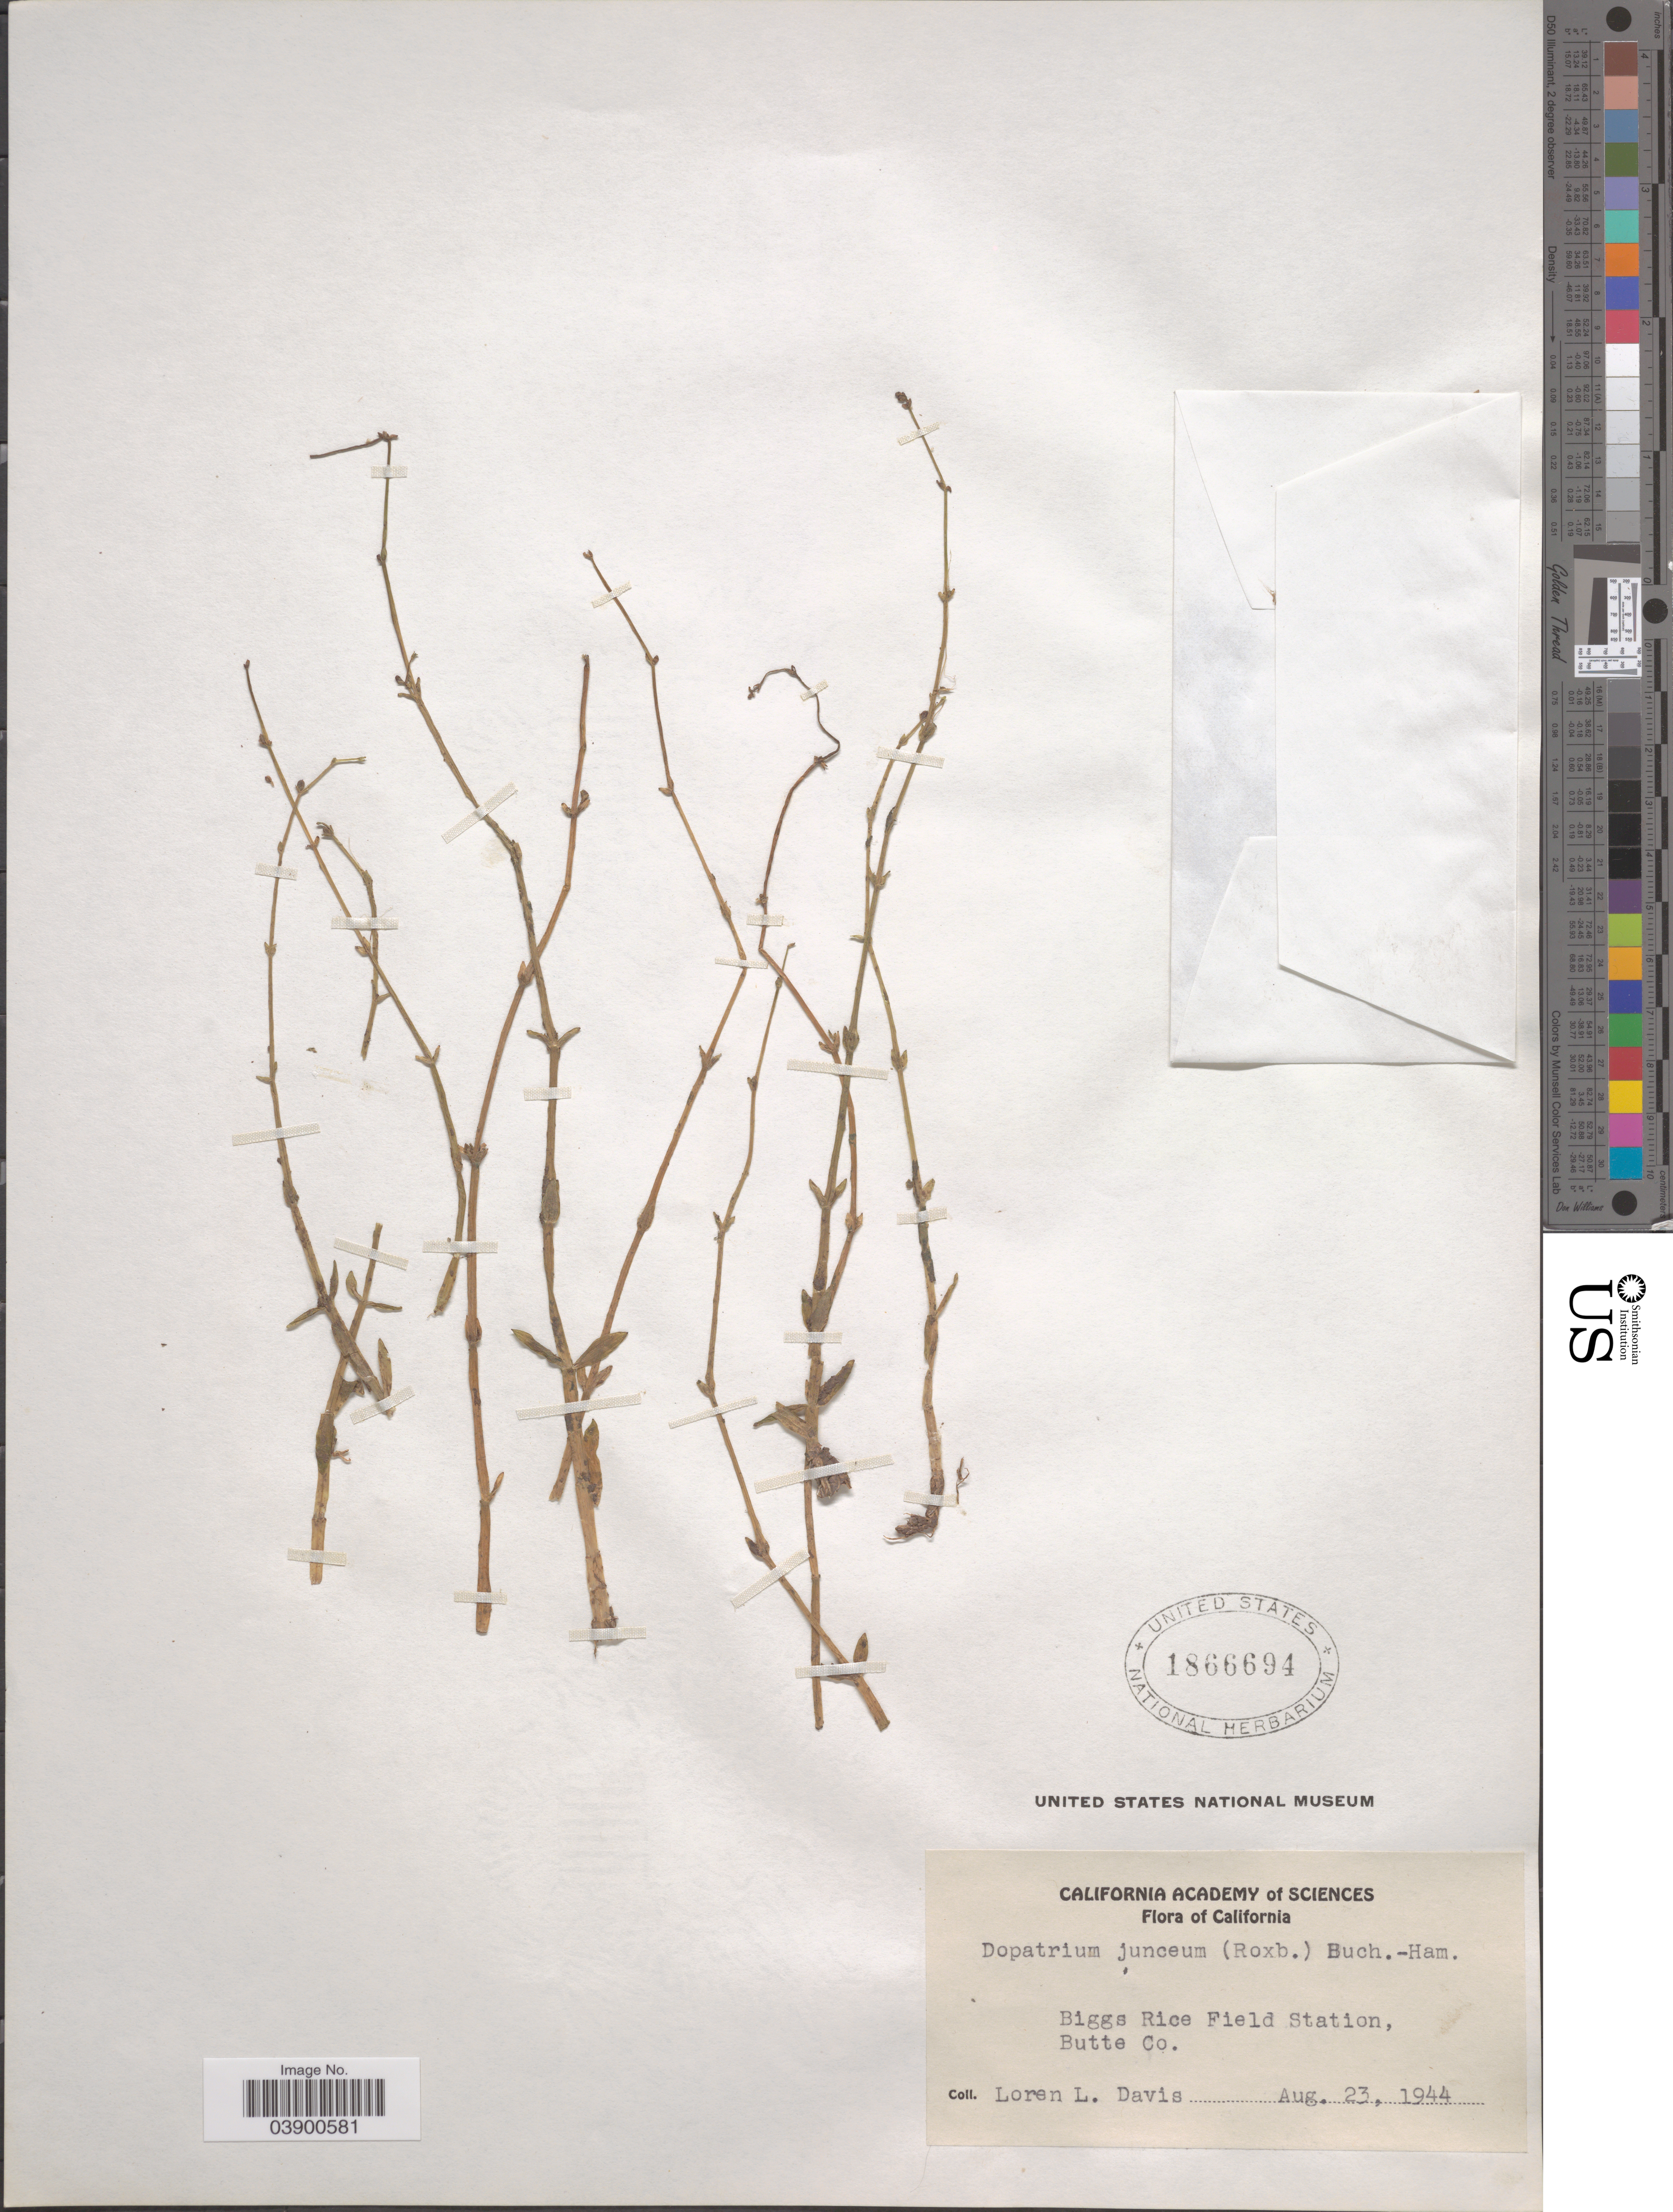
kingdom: Plantae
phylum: Tracheophyta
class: Magnoliopsida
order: Lamiales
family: Plantaginaceae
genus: Dopatrium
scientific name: Dopatrium junceum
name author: (Roxb.) Buch.-Ham. ex Benth.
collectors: L. Davis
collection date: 1944-08-23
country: United States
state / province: California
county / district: Butte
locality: Biggs Rice Field Station, Butte Co.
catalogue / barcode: US 1866694